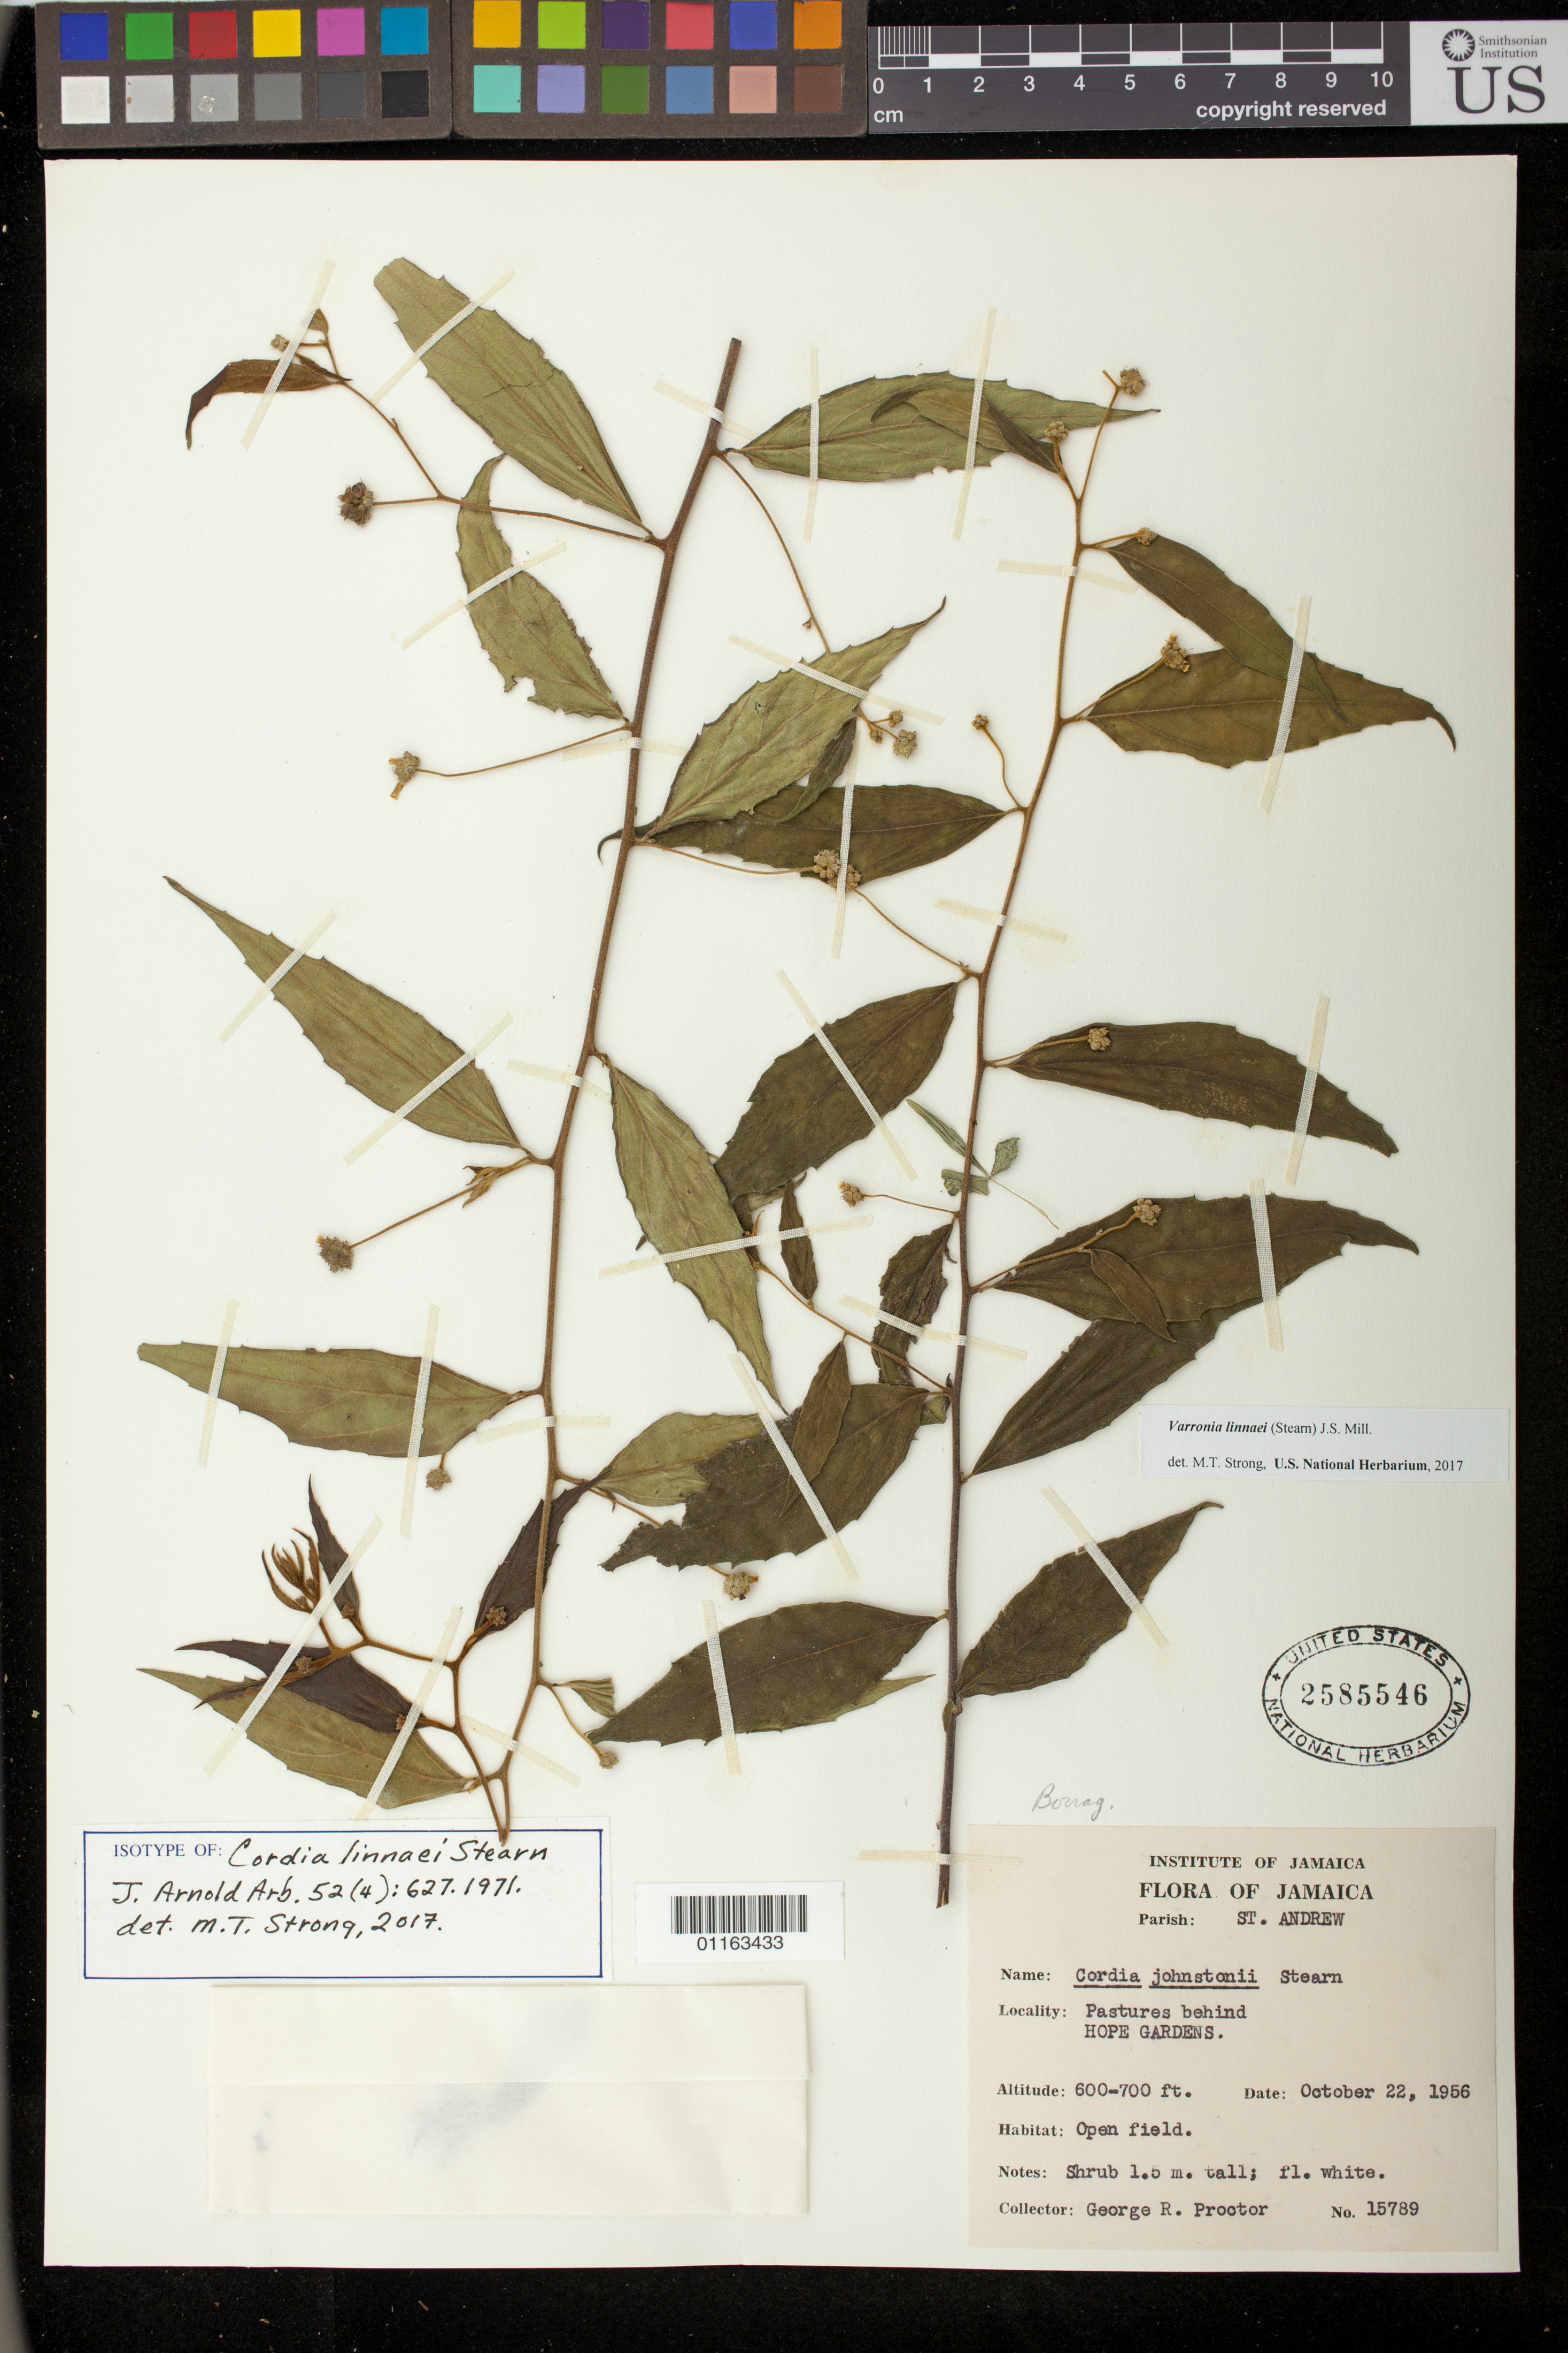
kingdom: Plantae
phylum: Tracheophyta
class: Magnoliopsida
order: Boraginales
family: Cordiaceae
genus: Cordia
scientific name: Cordia linnaei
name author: Stearn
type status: Isotype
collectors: G. R. Proctor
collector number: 15789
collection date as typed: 22 Oct 1956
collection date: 1956-10-22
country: Jamaica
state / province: Saint Andrew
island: Jamaica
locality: Pastures behind Hope Gardens, Open field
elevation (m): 183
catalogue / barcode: US 2585546